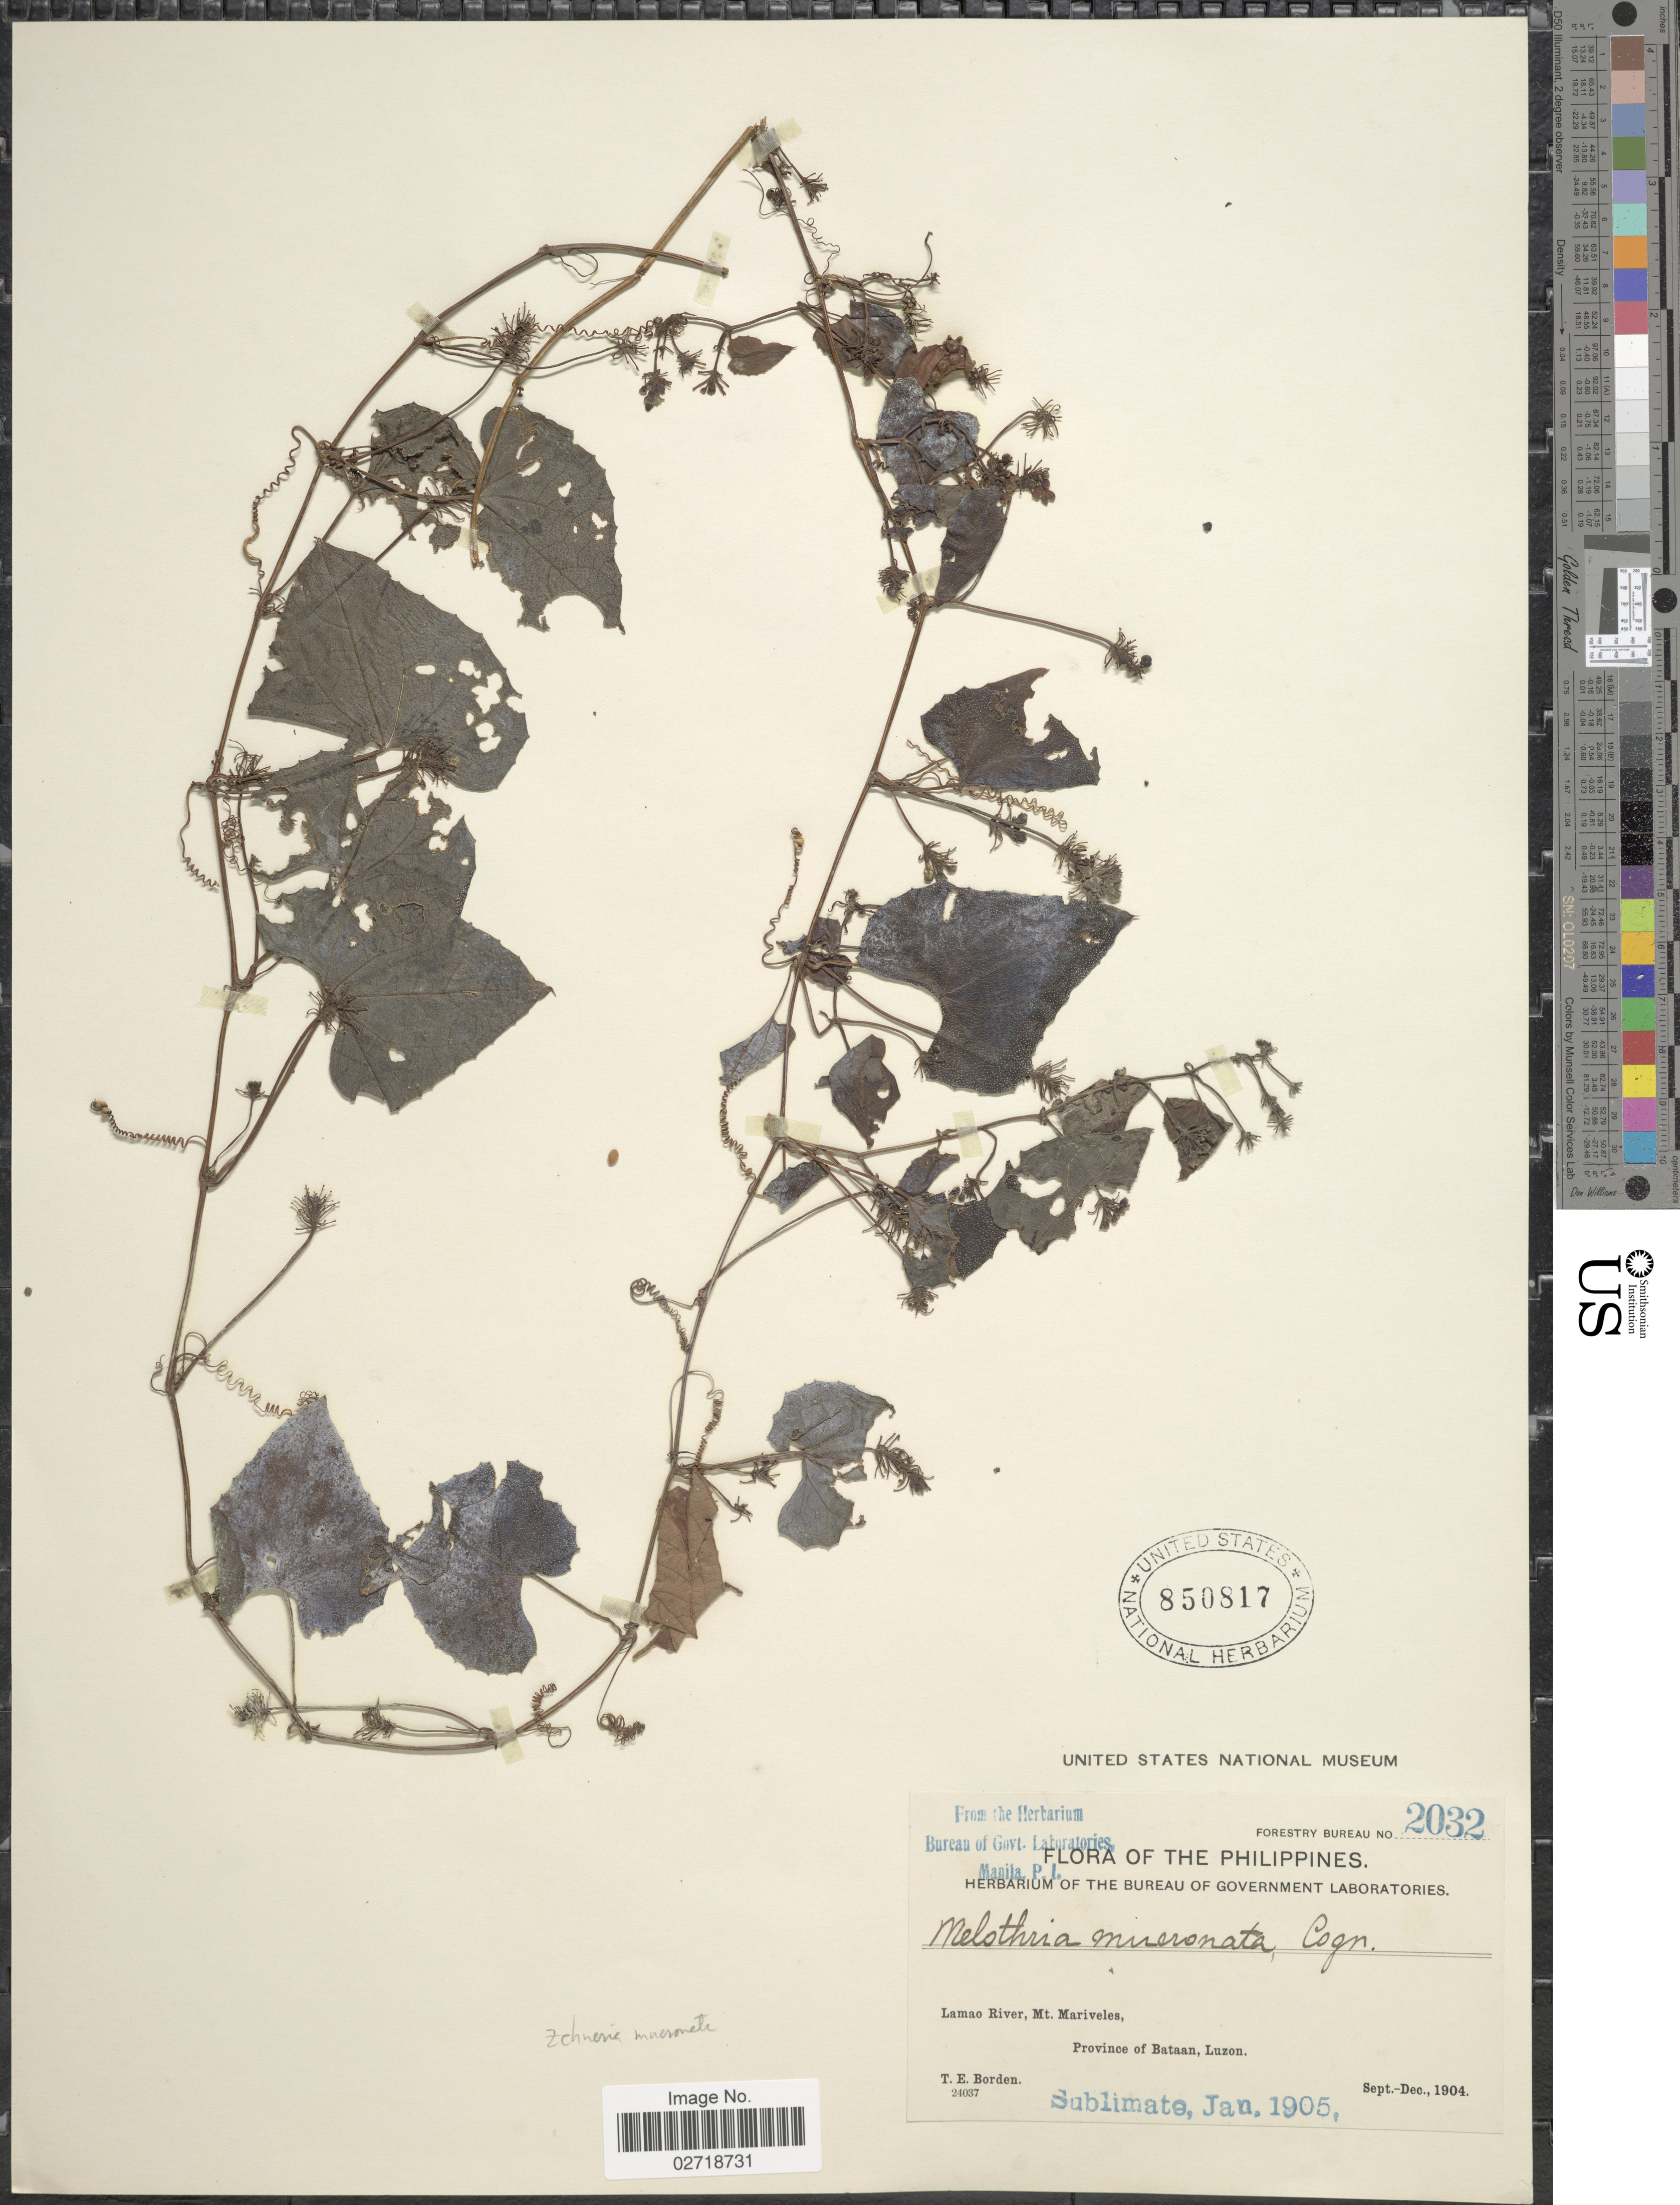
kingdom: Plantae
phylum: Tracheophyta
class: Magnoliopsida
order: Cucurbitales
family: Cucurbitaceae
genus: Zehneria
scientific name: Zehneria mucronata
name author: (Blume) Miq.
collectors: T. E. Borden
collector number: Forestry Bureau 2032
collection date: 1904-09/1904-12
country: Philippines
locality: Lamao River, Mt. Mariveles, Province of Bataan, Luzon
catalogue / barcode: US 850817